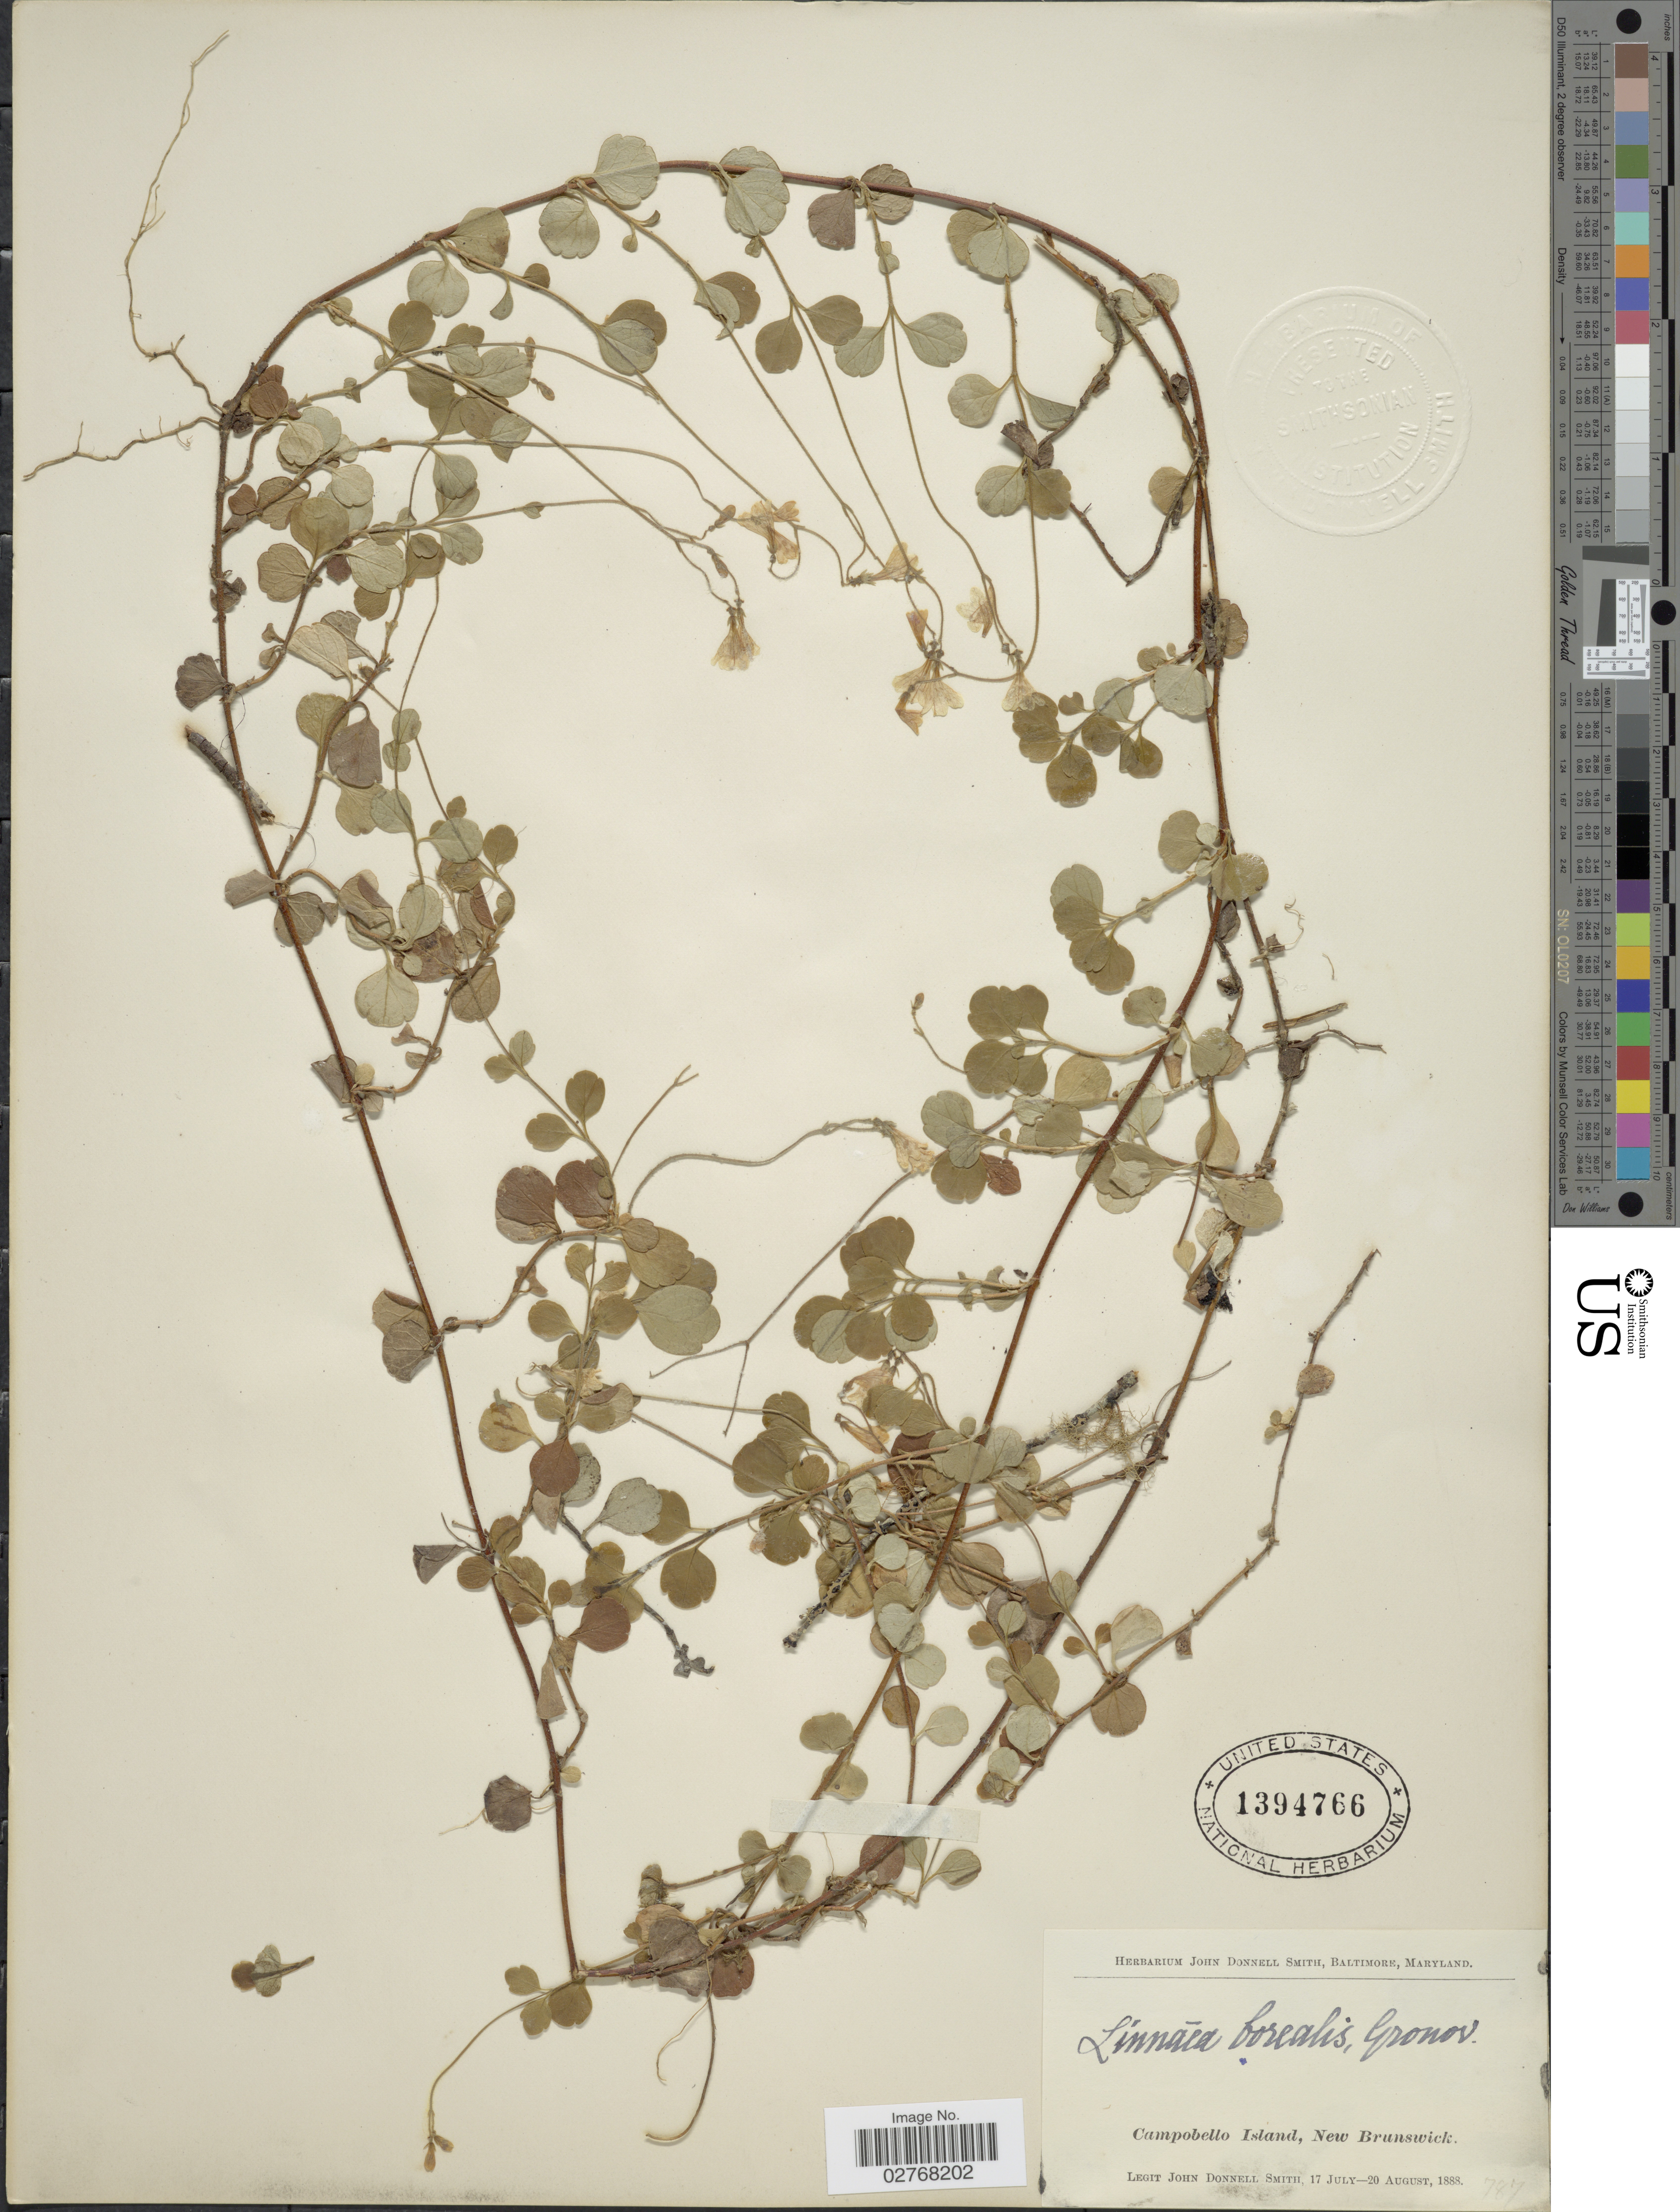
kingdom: Plantae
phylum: Tracheophyta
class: Magnoliopsida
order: Dipsacales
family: Caprifoliaceae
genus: Linnaea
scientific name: Linnaea borealis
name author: L.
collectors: J. Donnell Smith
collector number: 747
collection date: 1888-07-17/1888-08-20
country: Canada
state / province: New Brunswick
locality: Campobello Island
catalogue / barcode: US 1394766